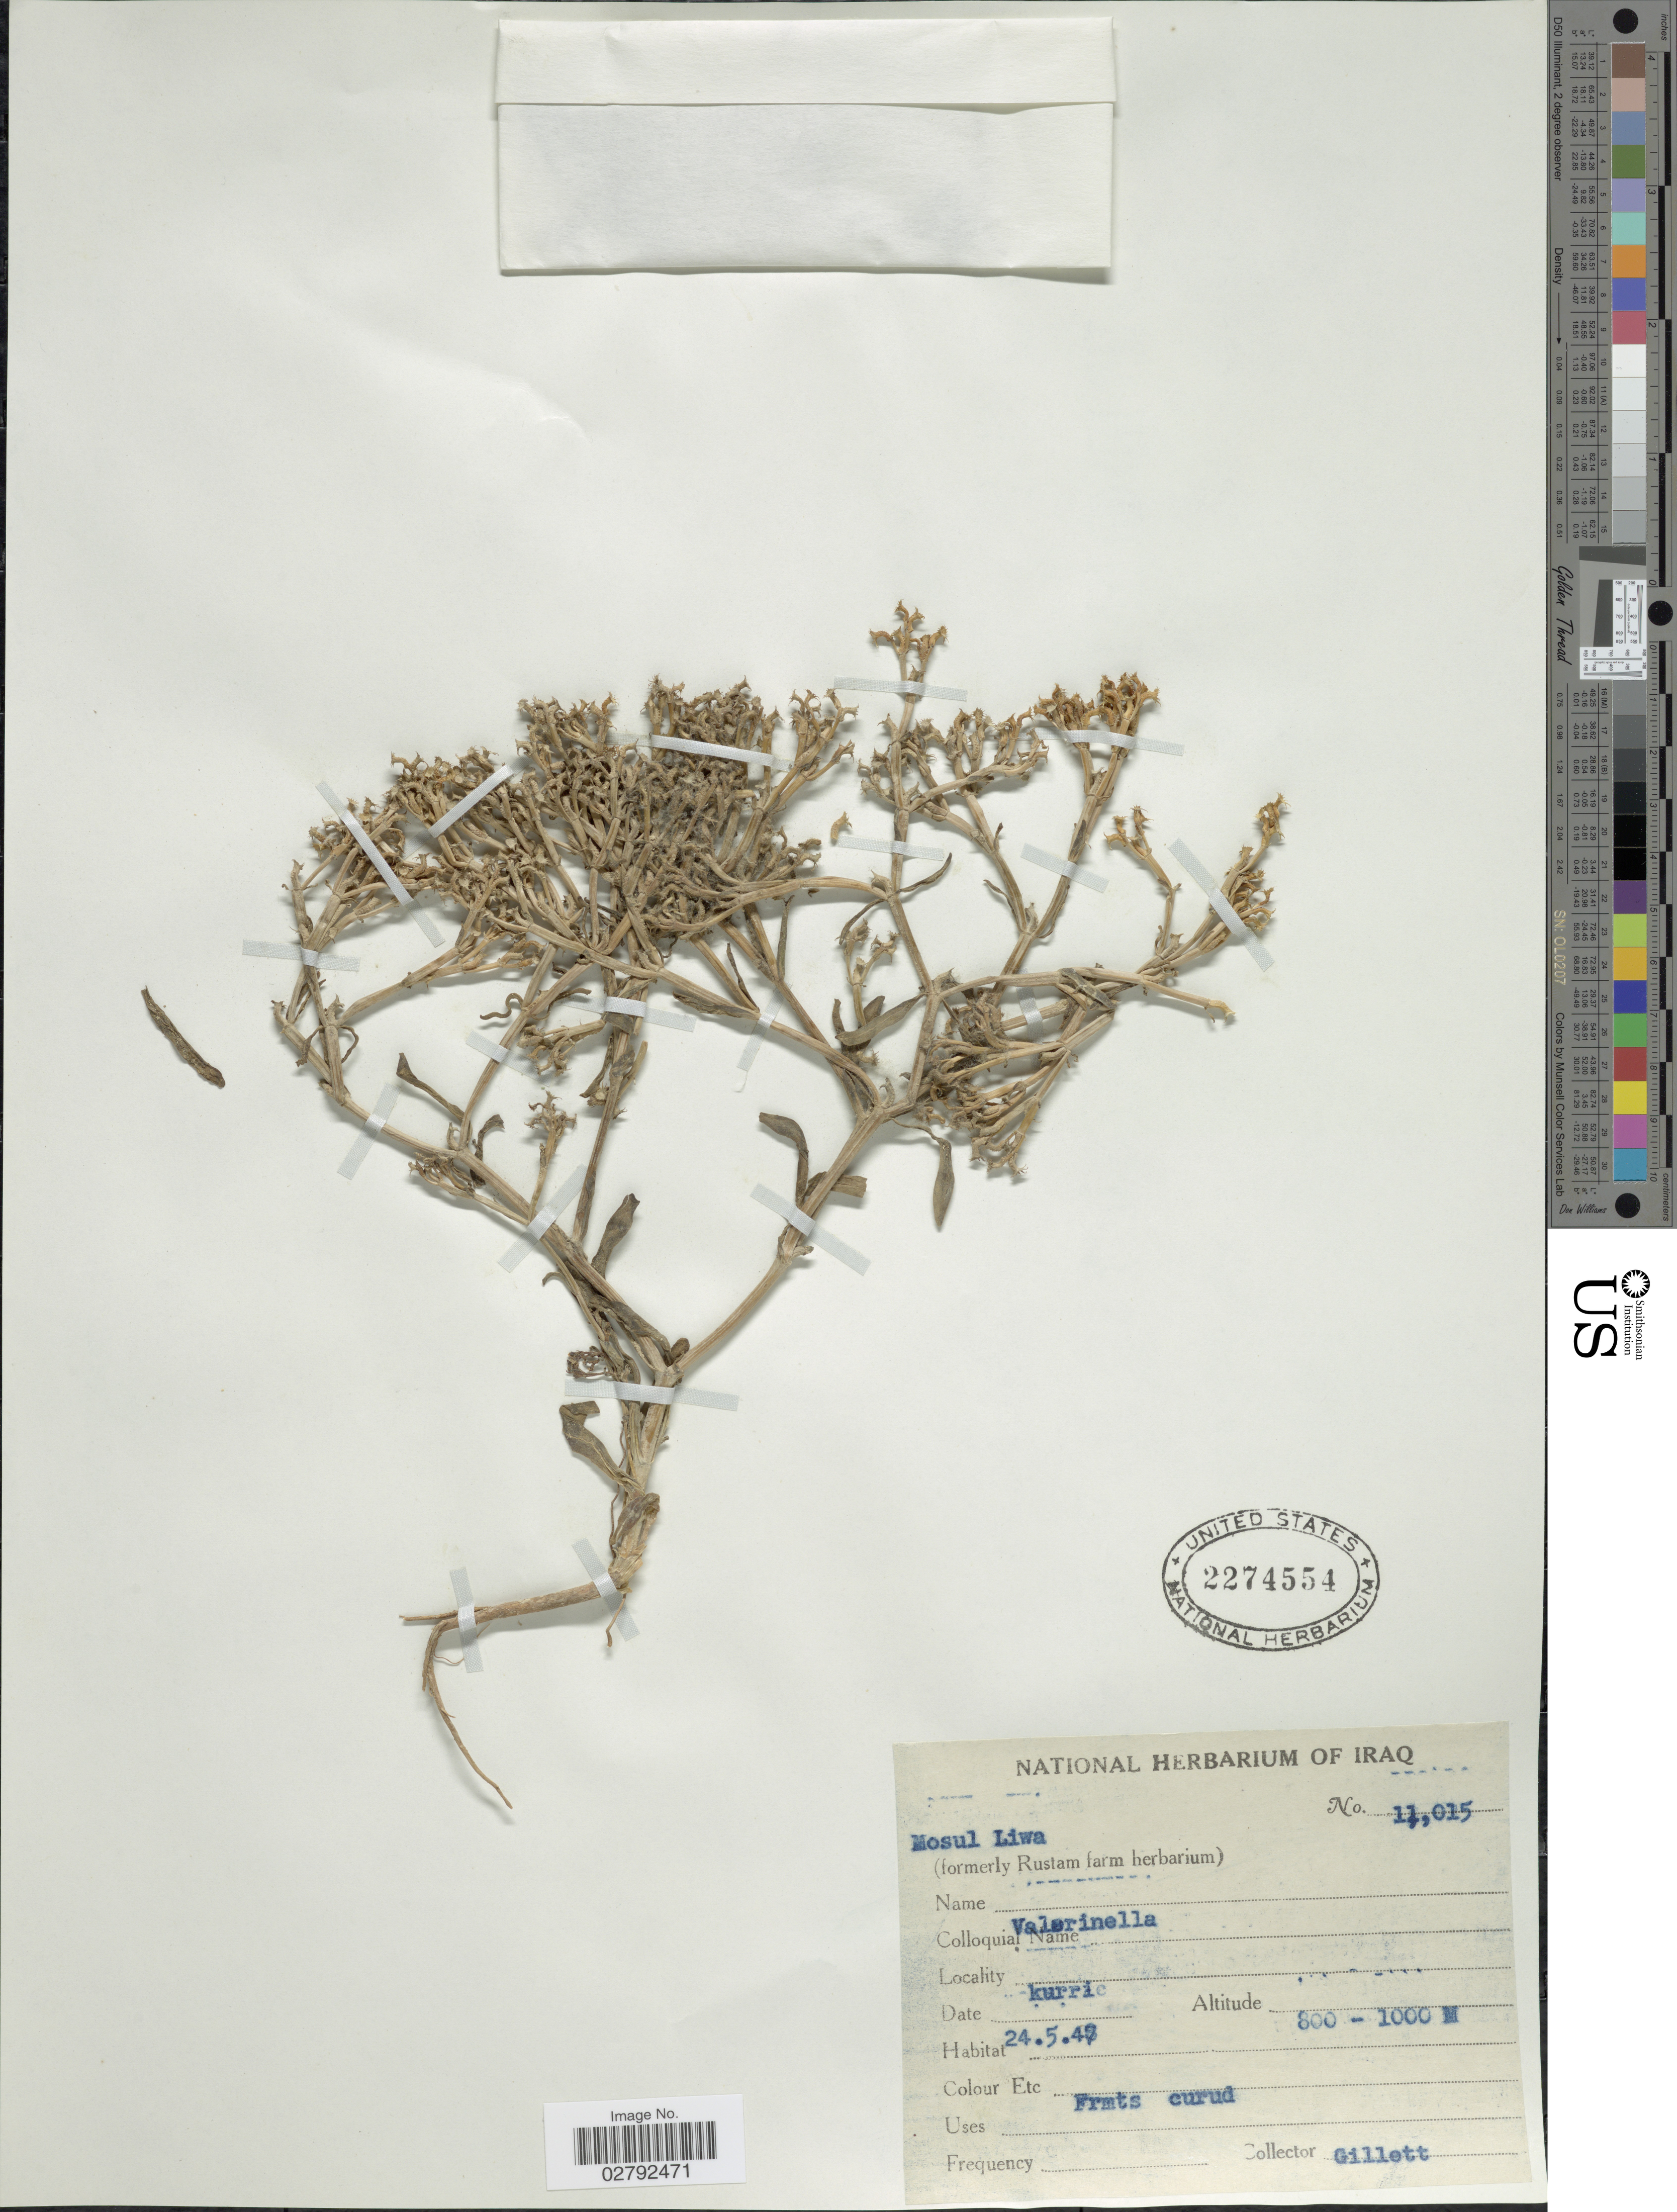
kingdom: Plantae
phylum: Tracheophyta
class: Magnoliopsida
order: Dipsacales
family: Caprifoliaceae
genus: Valerianella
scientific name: Valerianella sp.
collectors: Gillett, --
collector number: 11015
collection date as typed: Transcribed d/m/y: 24/5/47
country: Iraq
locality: Kurric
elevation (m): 800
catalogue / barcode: US 2274554